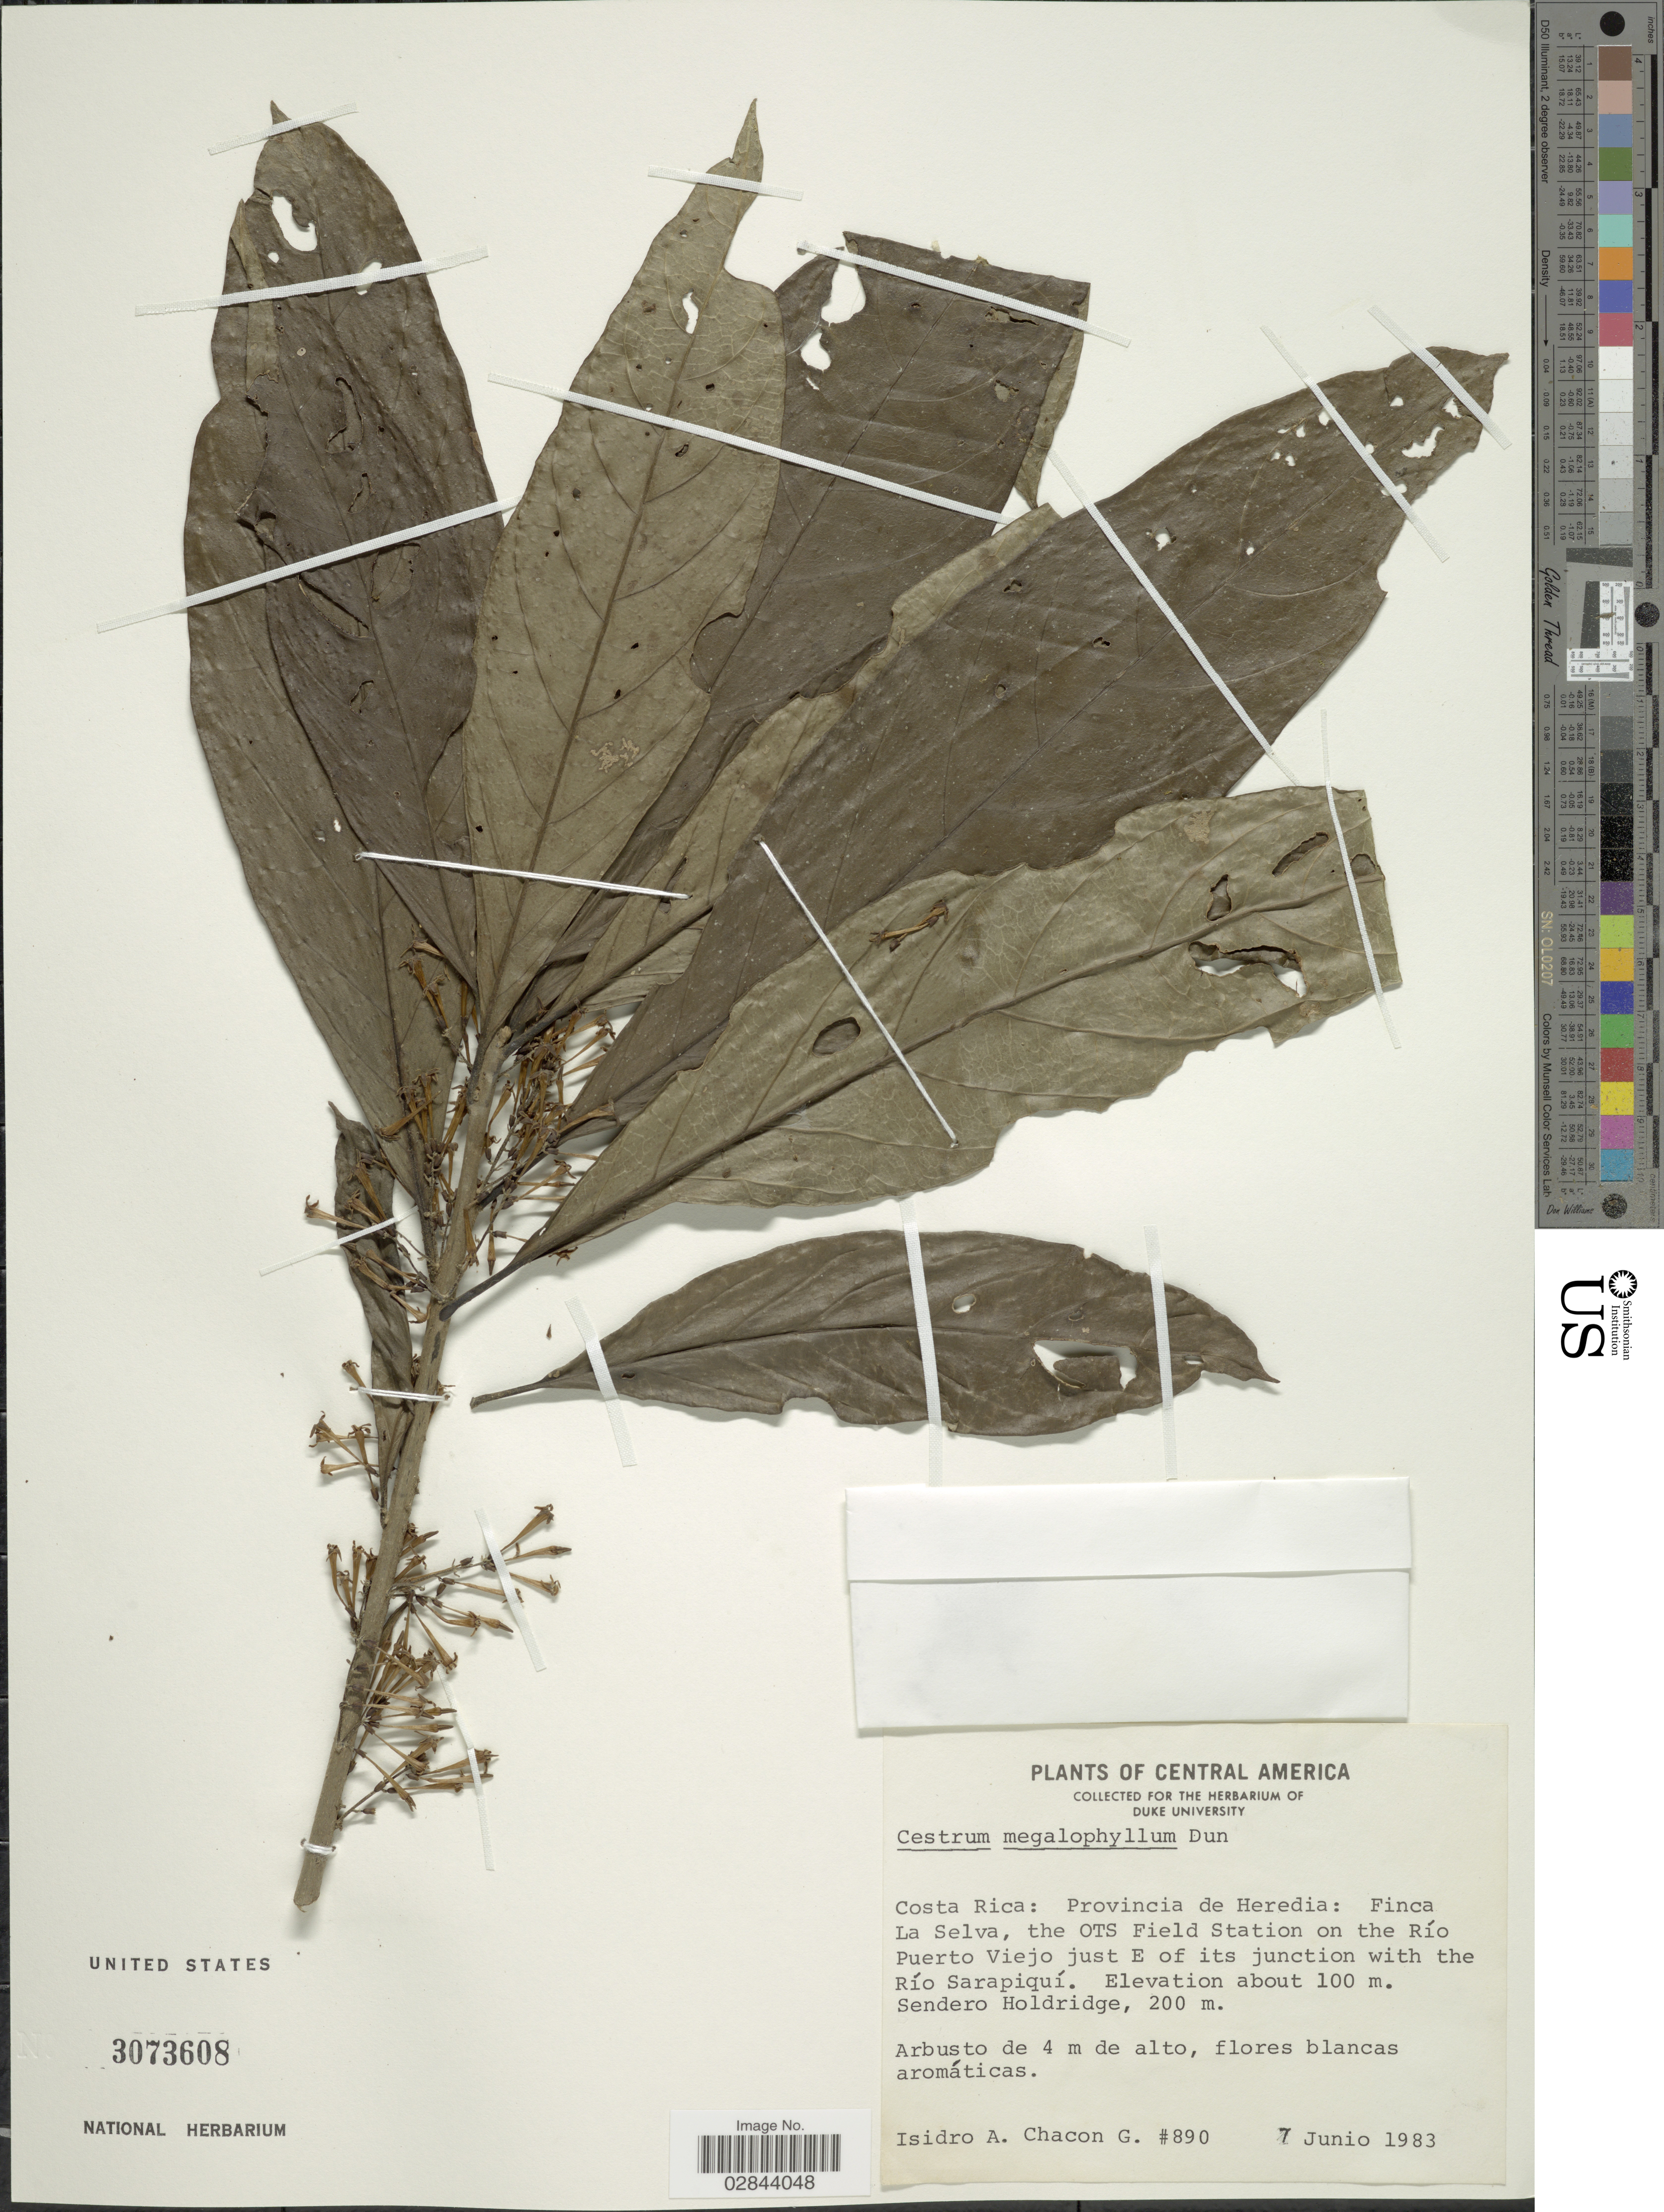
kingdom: Plantae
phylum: Tracheophyta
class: Magnoliopsida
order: Solanales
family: Solanaceae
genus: Cestrum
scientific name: Cestrum schlechtendahlii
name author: G. Don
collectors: I. Chacón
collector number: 890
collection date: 1983-06-07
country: Costa Rica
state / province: Heredia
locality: Provincia de Heredia: Finca La Selva, the OTS Field Station on the Río Puerto Viejo just E of its junction with the Río Sarapiquí. Sendero Holdridge 200 m.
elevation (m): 100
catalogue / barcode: US 3073608